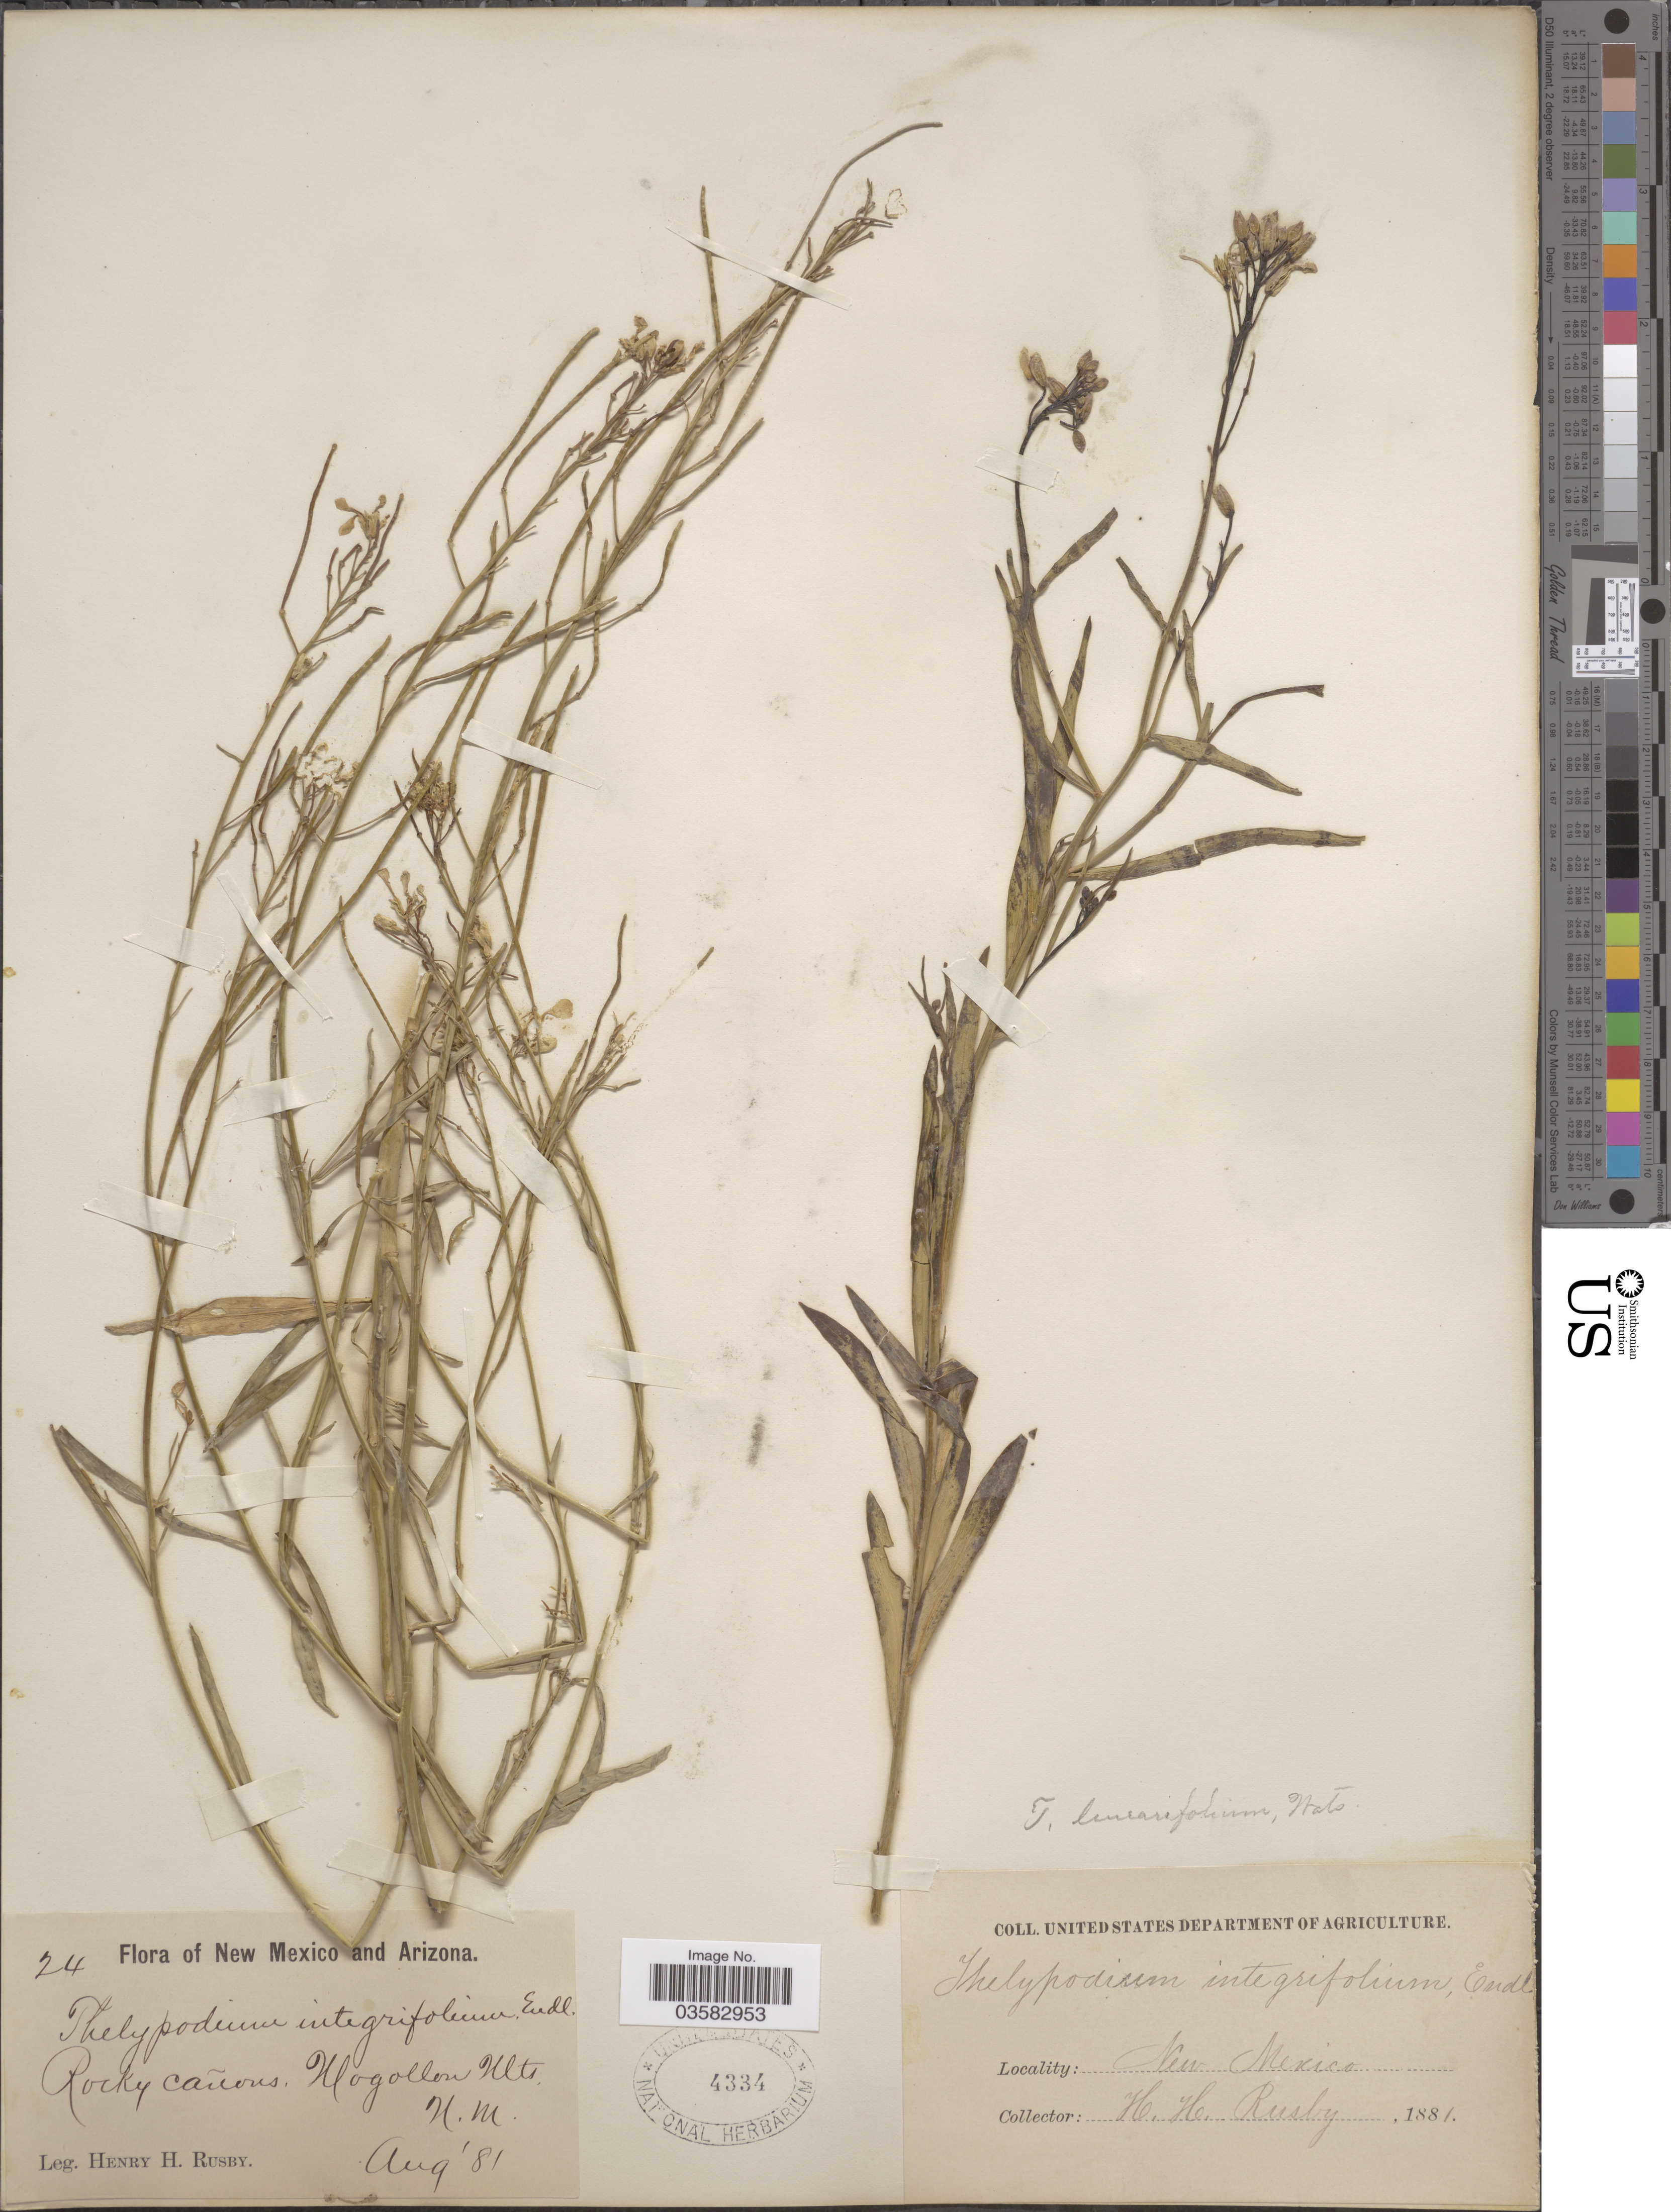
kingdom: Plantae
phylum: Tracheophyta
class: Magnoliopsida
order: Brassicales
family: Brassicaceae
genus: Sisymbrium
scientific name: Sisymbrium linearifolium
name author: (A. Gray) Payson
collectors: H. H. Rusby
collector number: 24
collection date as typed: Transcribed d/m/y: /8/81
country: United States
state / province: New Mexico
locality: Rocky cañons. Mogollon Mts.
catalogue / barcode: US 4334